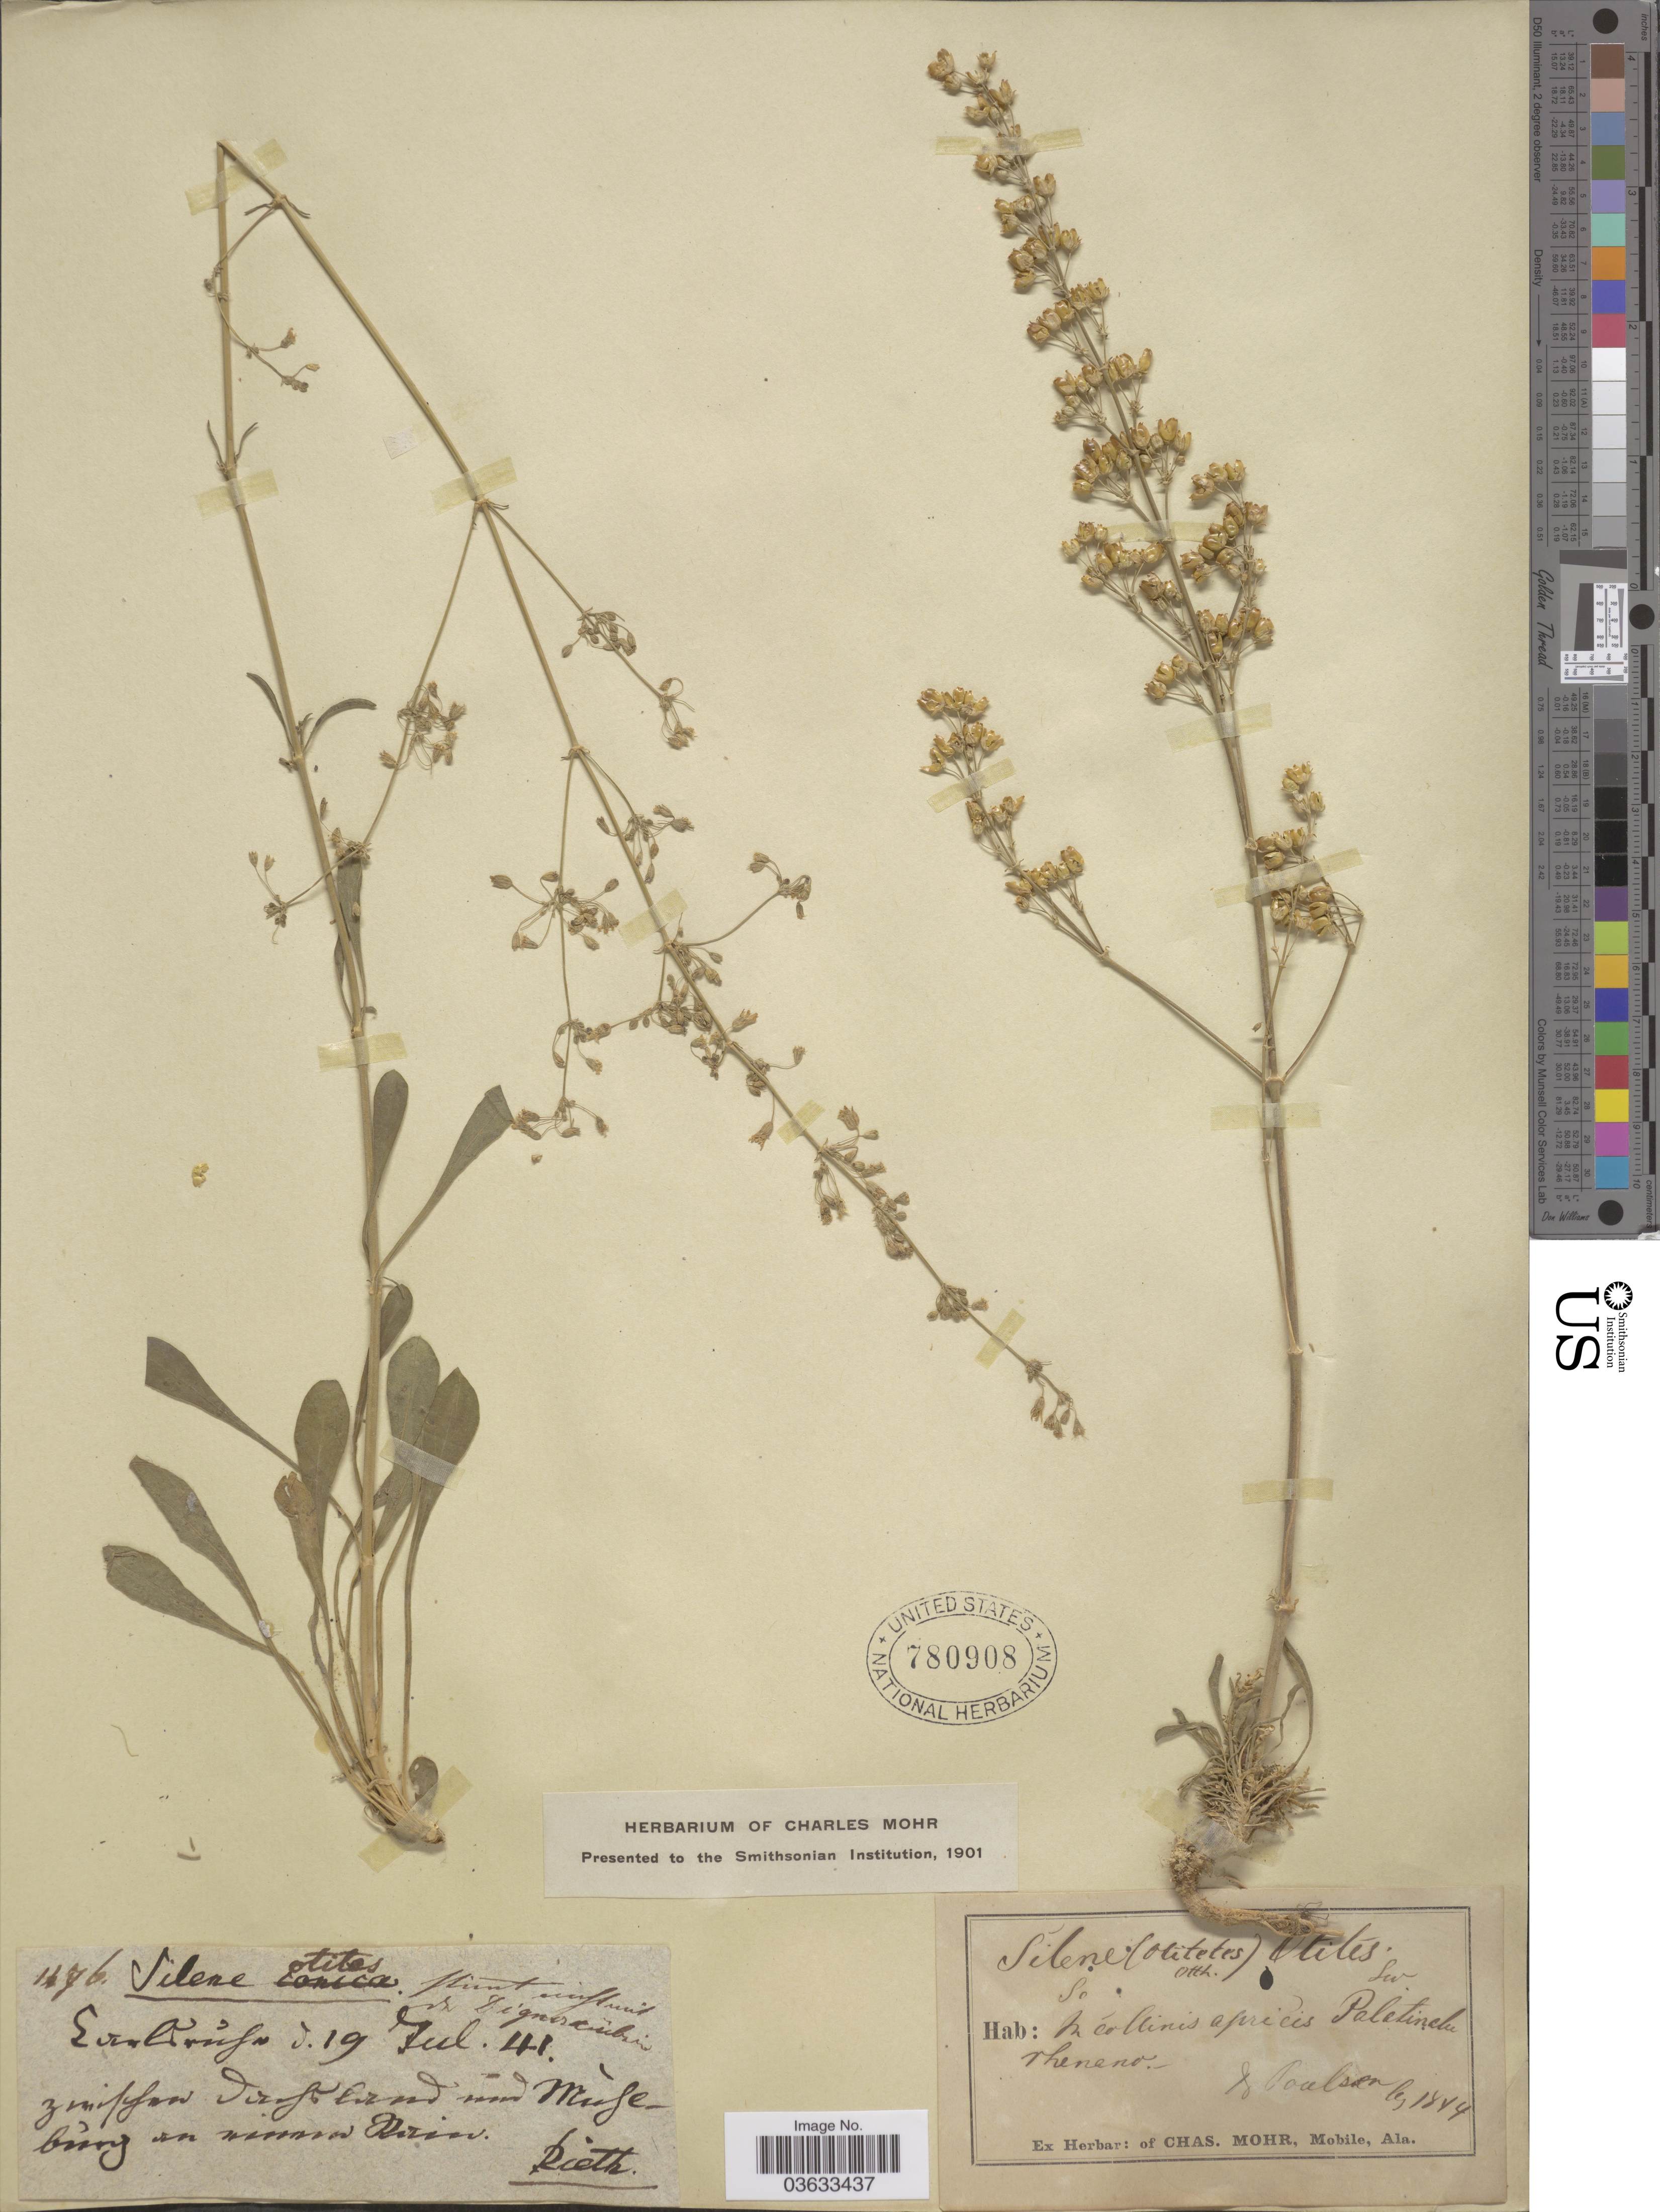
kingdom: Plantae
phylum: Tracheophyta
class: Magnoliopsida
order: Caryophyllales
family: Caryophyllaceae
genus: Silene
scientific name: Silene otites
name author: (L.) Wibel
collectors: -. Rieth & -- Poulsen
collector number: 1476*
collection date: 1844-07-19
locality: [illegible text] Mufebũng in [illegible text]. In cóllinis aprices Palatinchu rheneno.[interpreted]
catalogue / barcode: US 780908